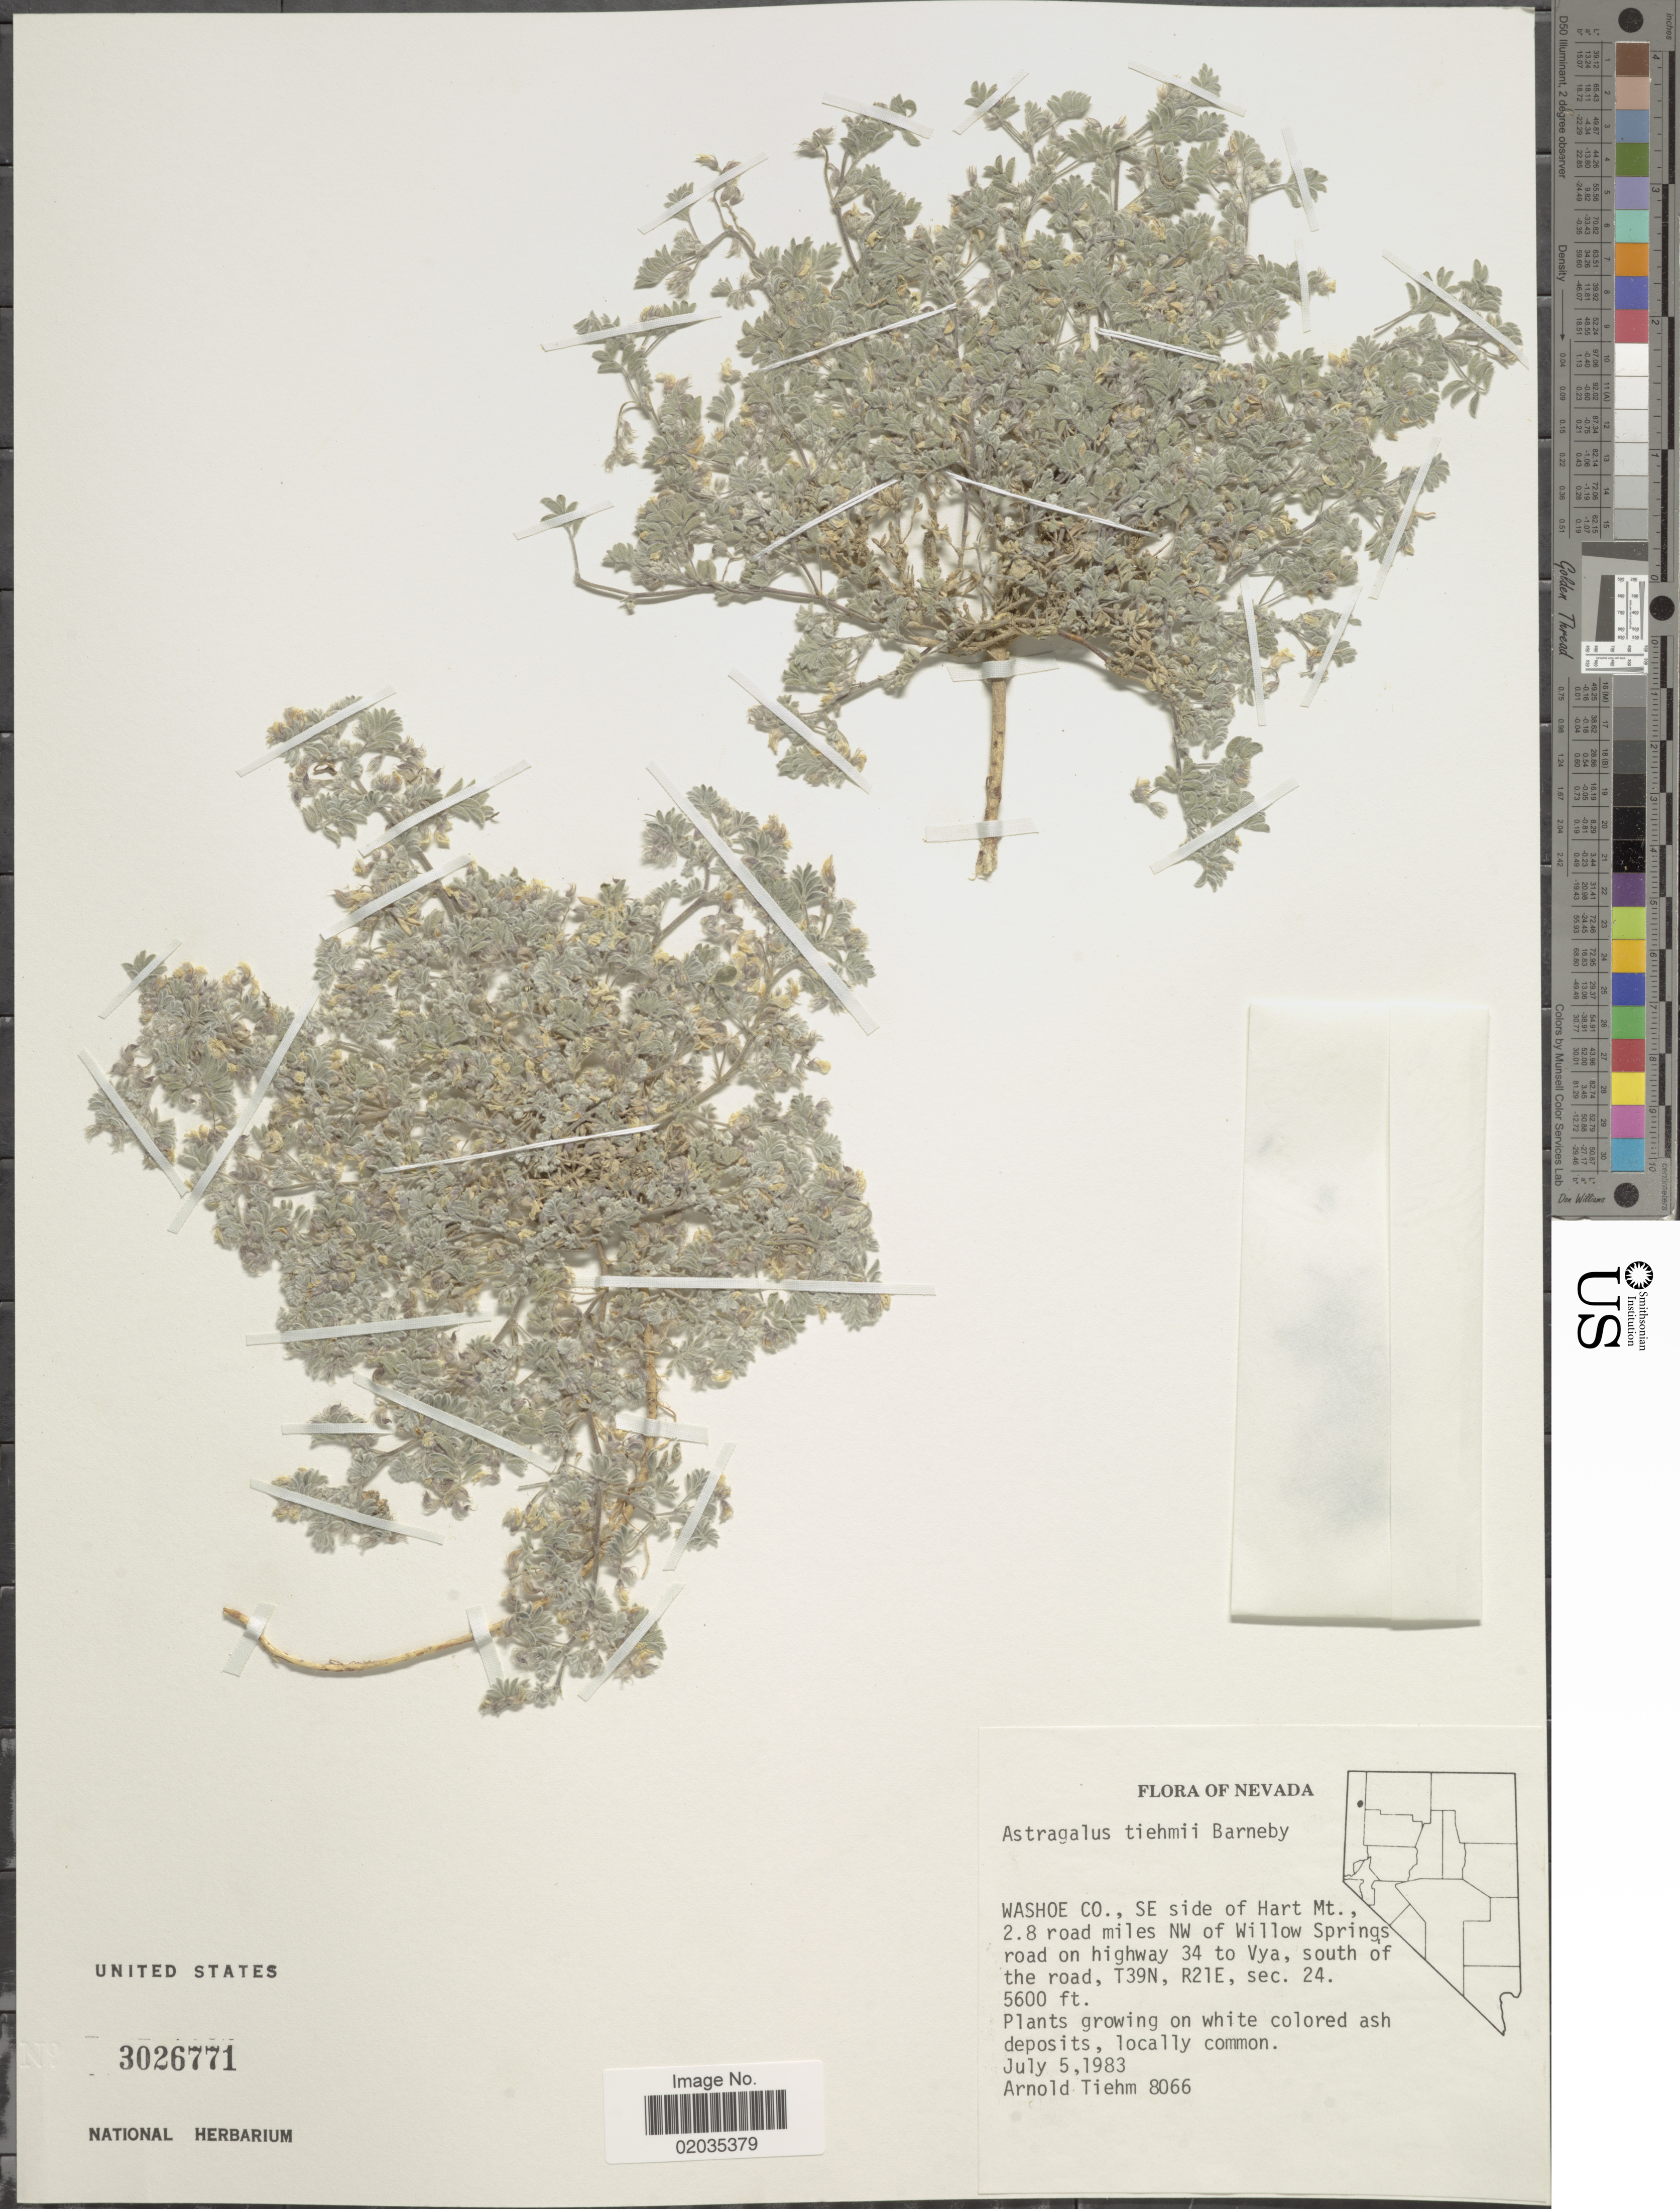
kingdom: Plantae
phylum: Tracheophyta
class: Magnoliopsida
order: Fabales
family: Fabaceae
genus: Astragalus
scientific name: Astragalus tiehmii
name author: Barneby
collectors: A. Tiehm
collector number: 8066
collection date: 1983-07-05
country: United States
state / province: Nevada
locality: Washoe Co., SE side of Hart Mt., 2.8 road miles NW of Willow Springs road on highway 34 to Vya, south of the road, T39N, R21E, sec. 24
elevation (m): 1707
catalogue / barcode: US 3026771